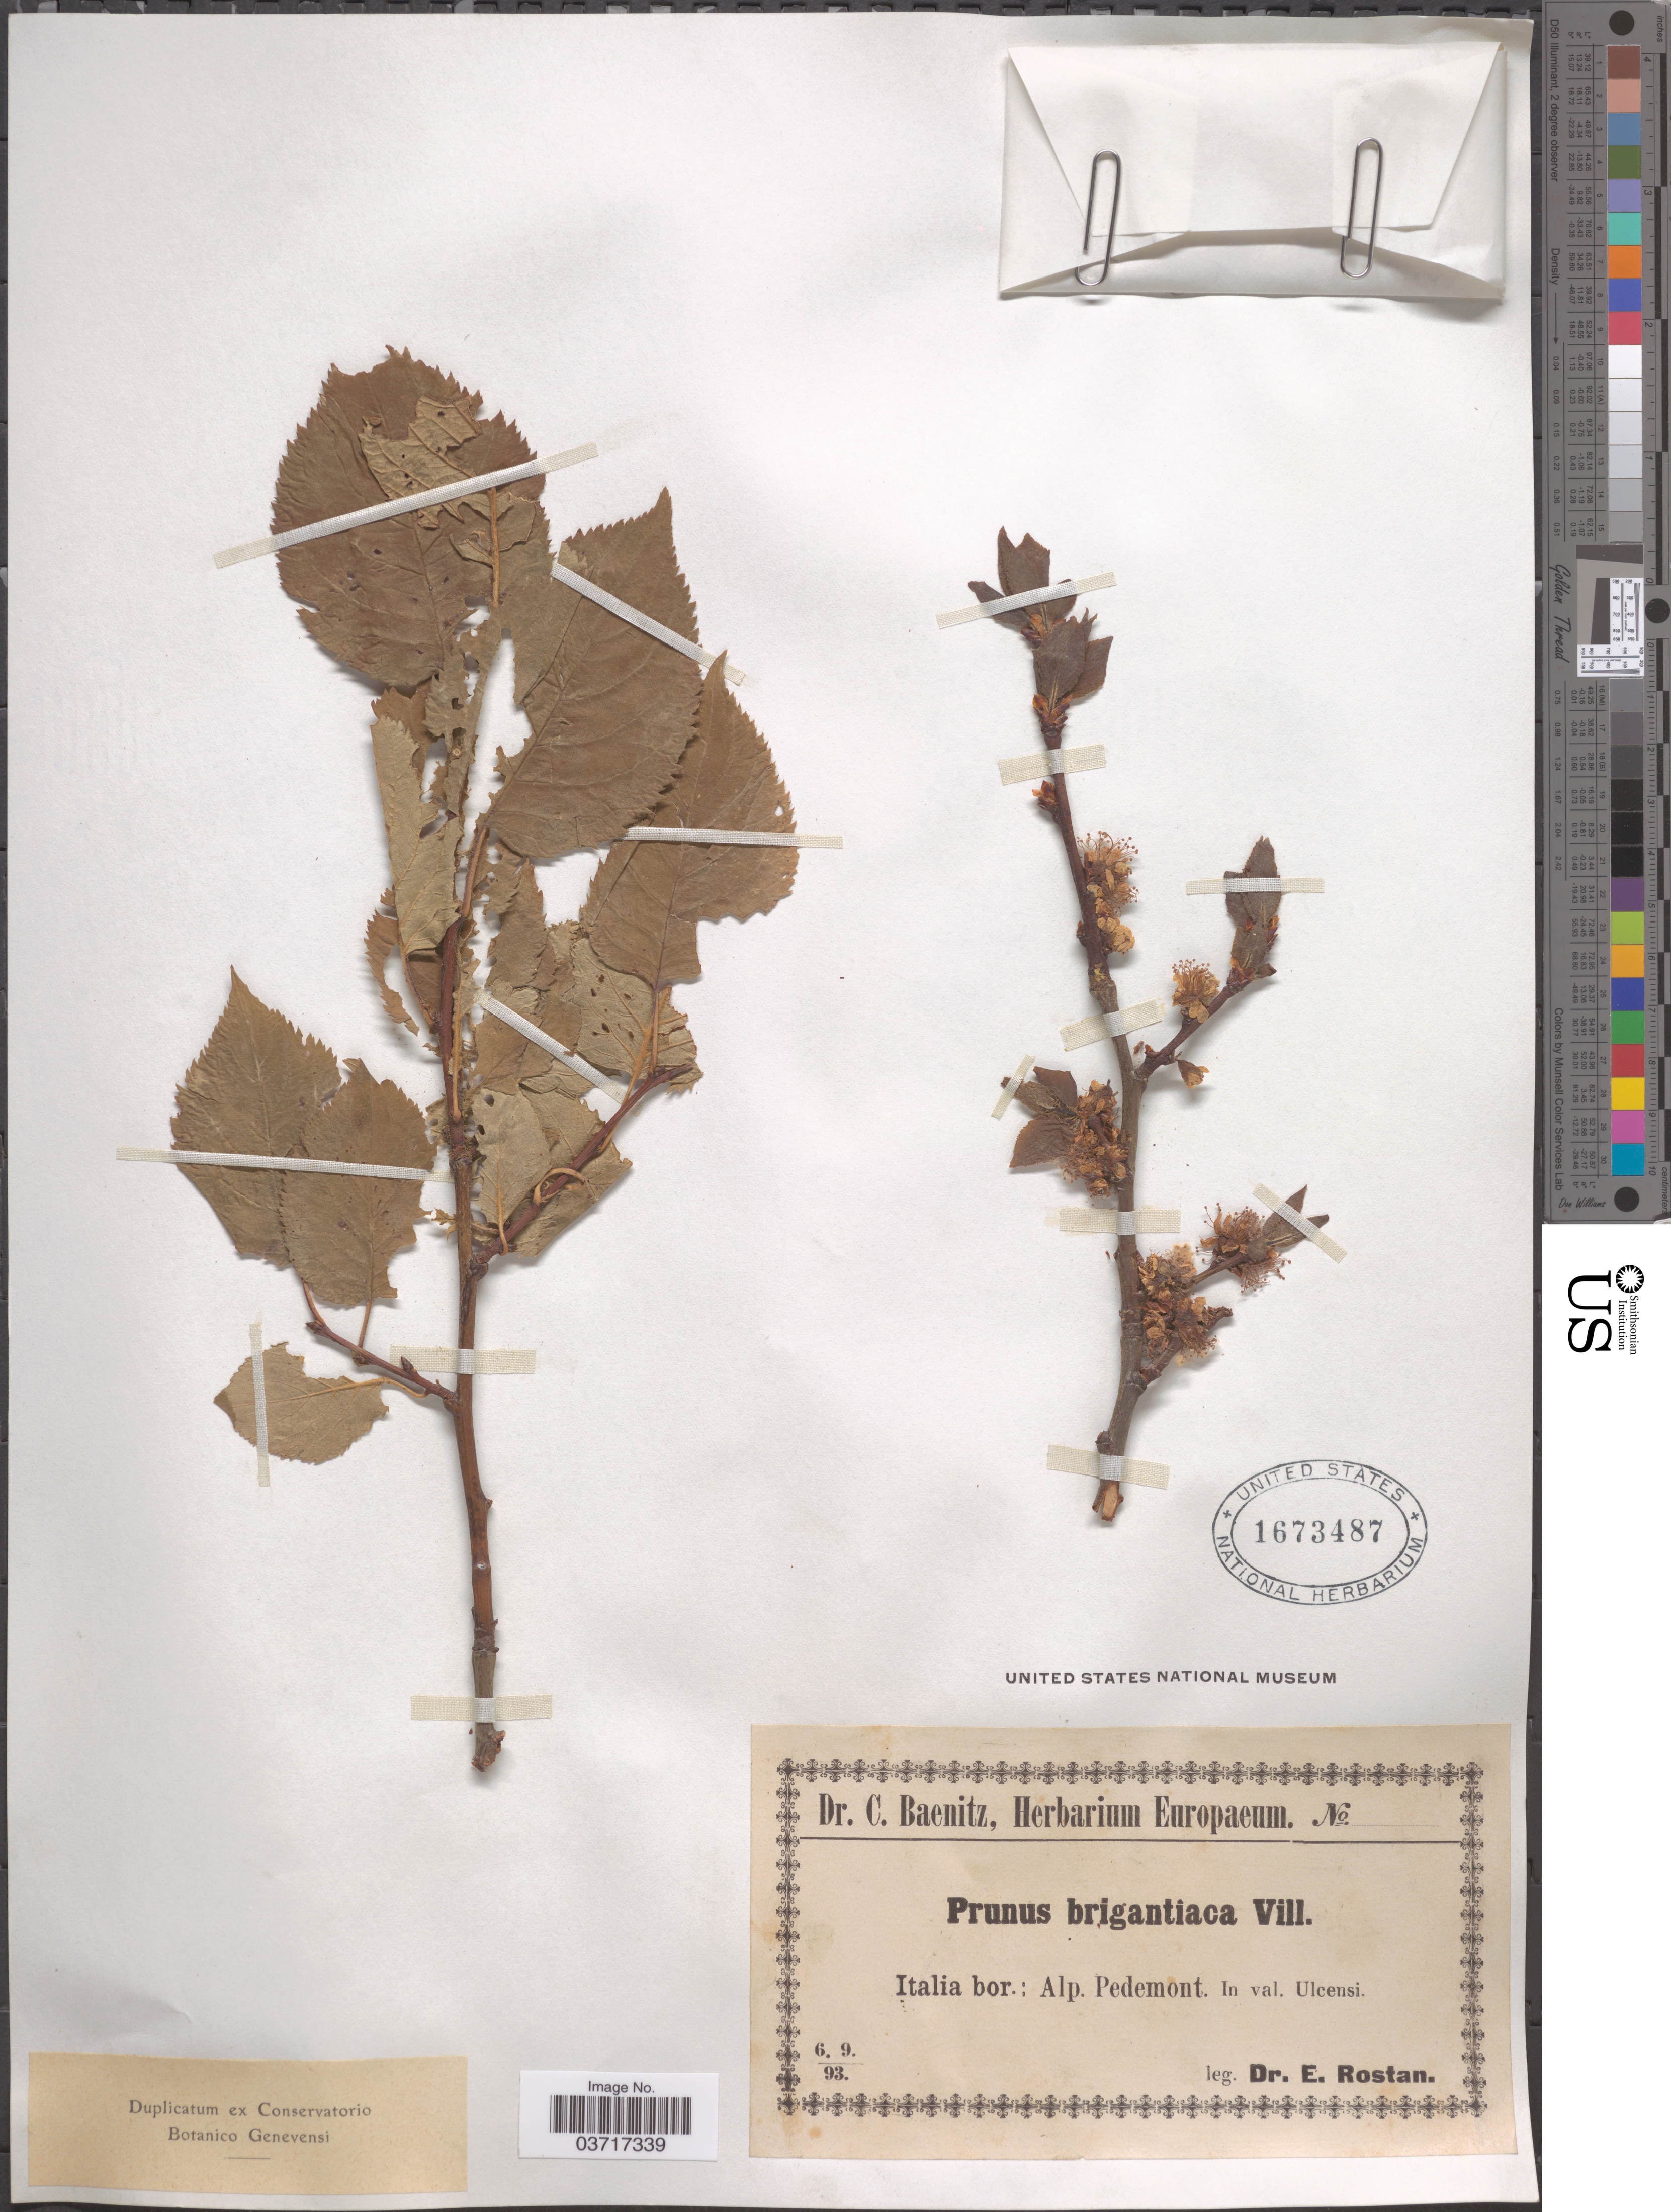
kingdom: Plantae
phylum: Tracheophyta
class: Magnoliopsida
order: Rosales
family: Rosaceae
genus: Prunus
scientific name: Prunus brigantiaca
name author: Vill.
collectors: E. Rostan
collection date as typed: Transcribed d/m/y: 6/9/93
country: Italy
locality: Italia bor.; Alp. Pedemont. In val. Ulcensi.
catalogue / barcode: US 1673487